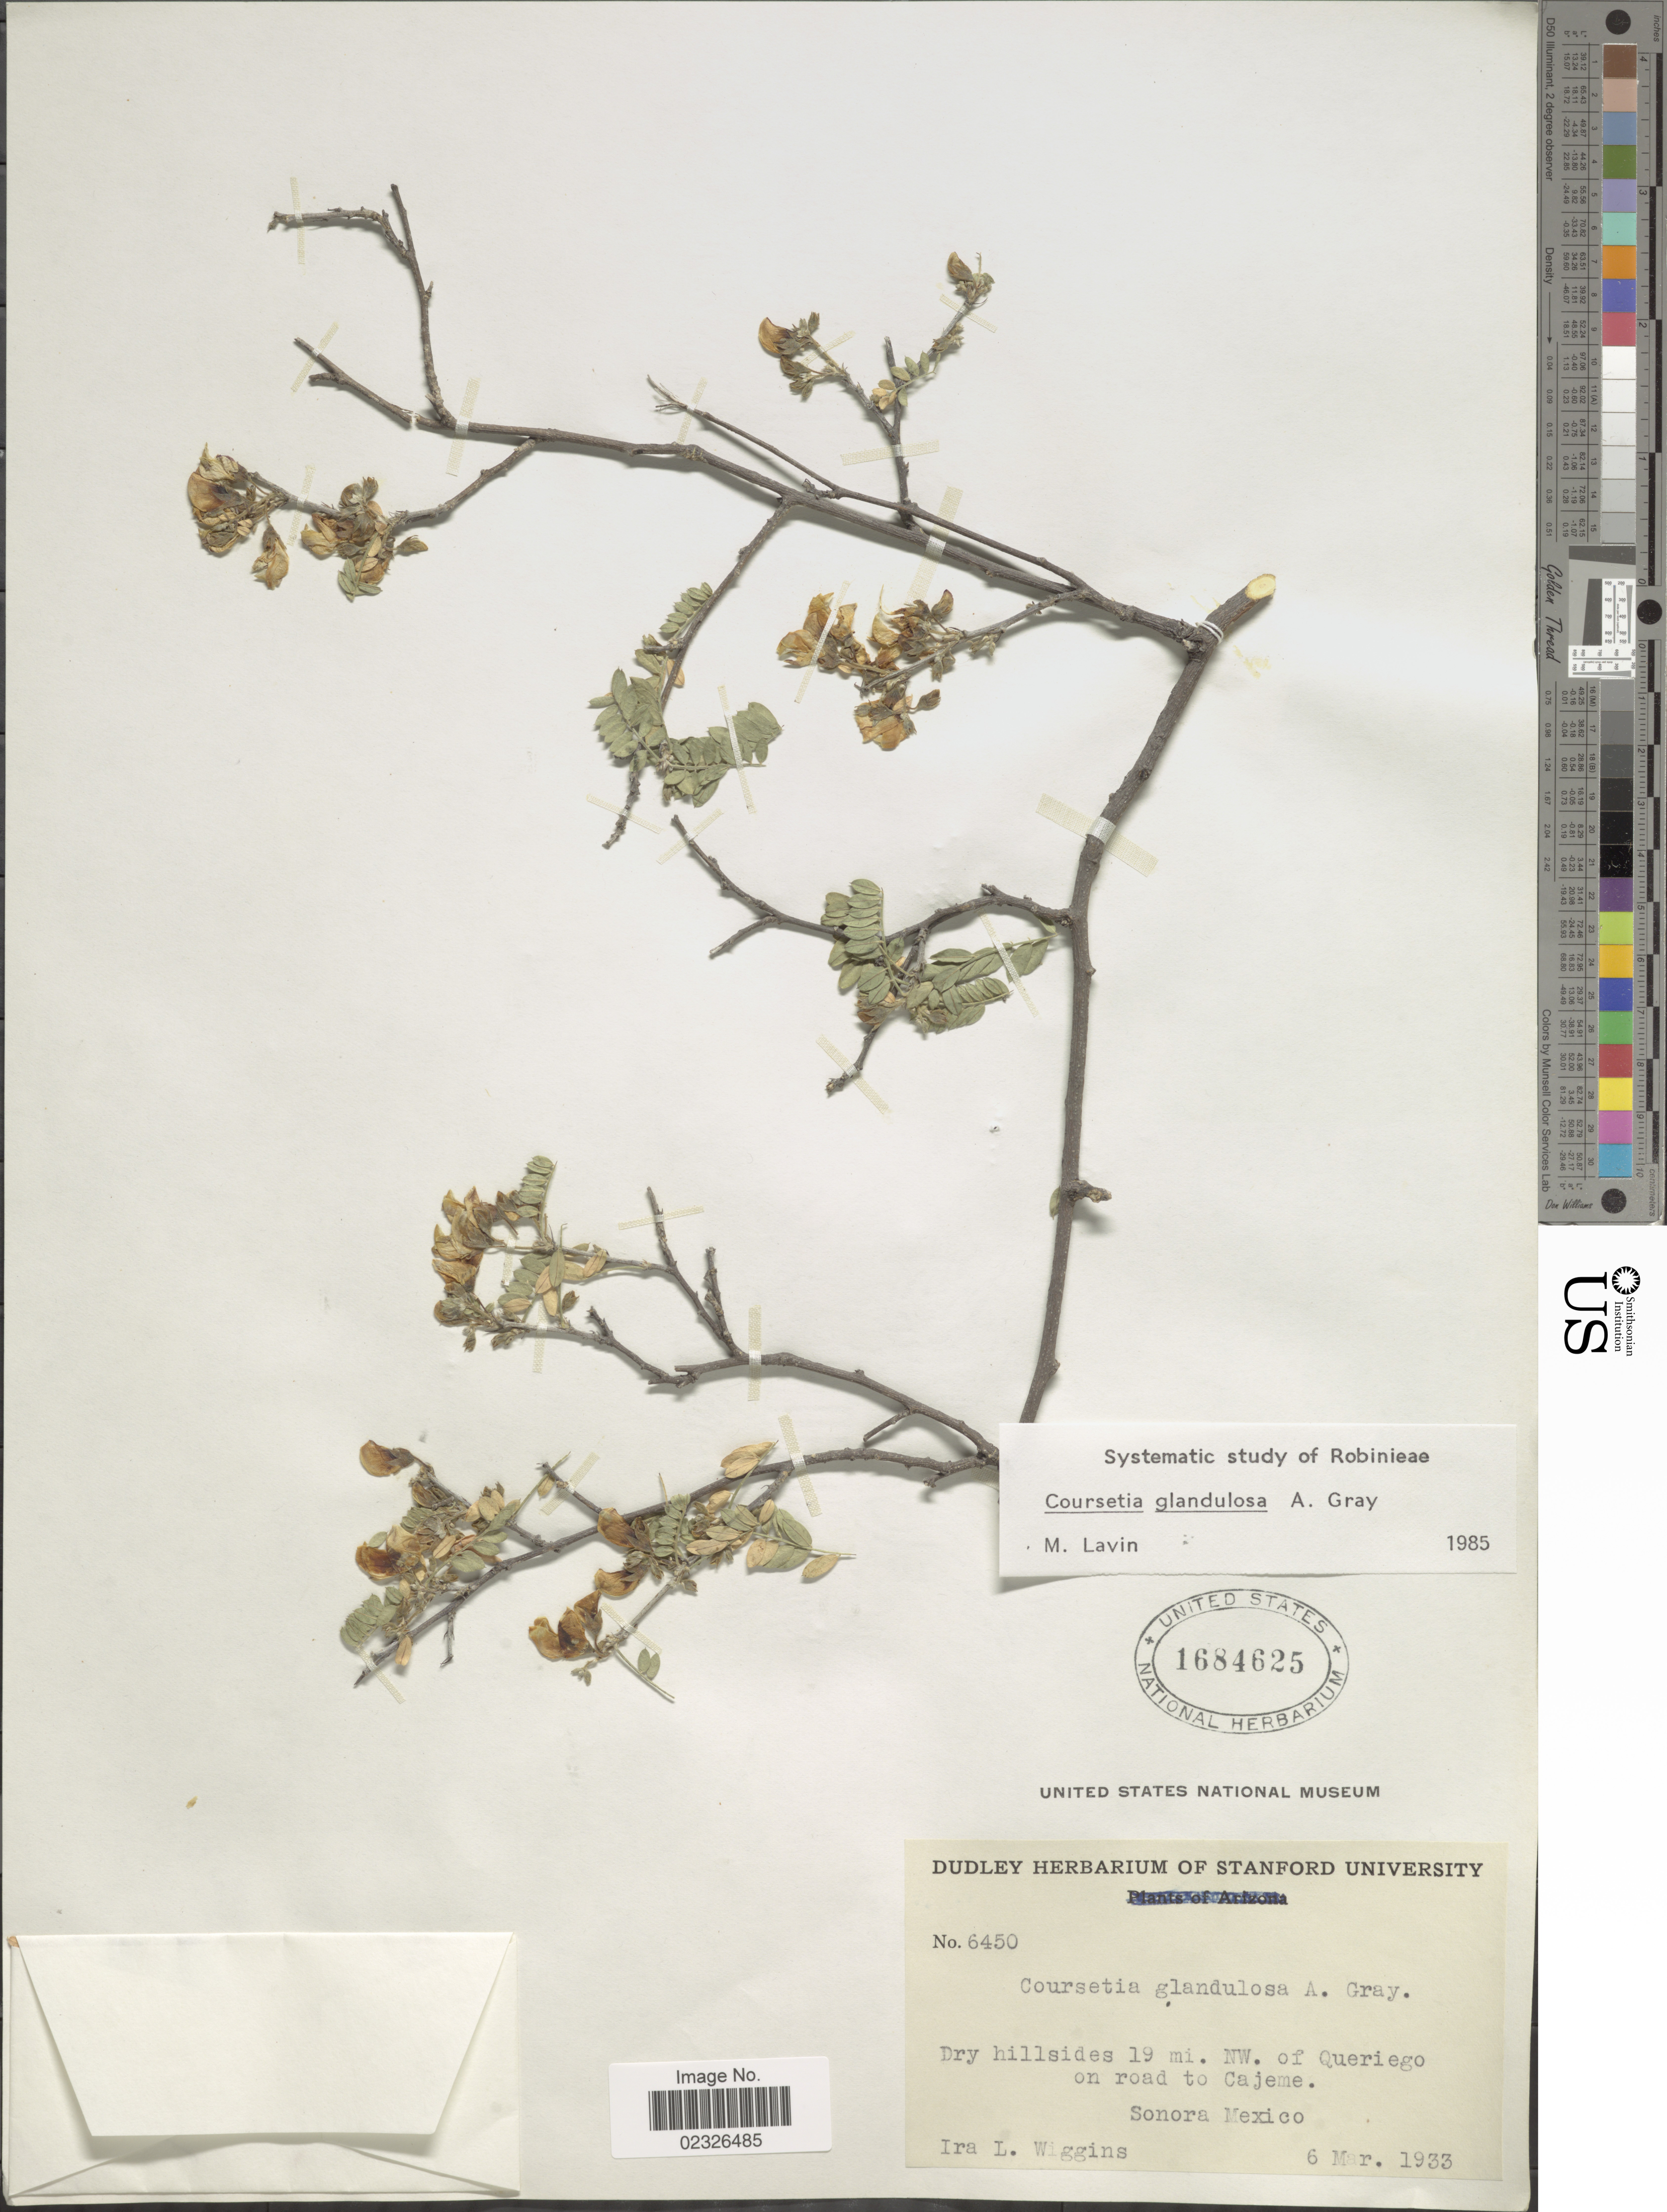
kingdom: Plantae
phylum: Tracheophyta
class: Magnoliopsida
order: Fabales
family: Fabaceae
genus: Coursetia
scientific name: Coursetia glandulosa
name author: A. Gray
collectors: I. L. Wiggins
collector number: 6450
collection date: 1933-03-06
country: Mexico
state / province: Sonora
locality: Dry hillsides 19 mi. NW. of Queriego on road to Cajeme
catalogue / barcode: US 1684625